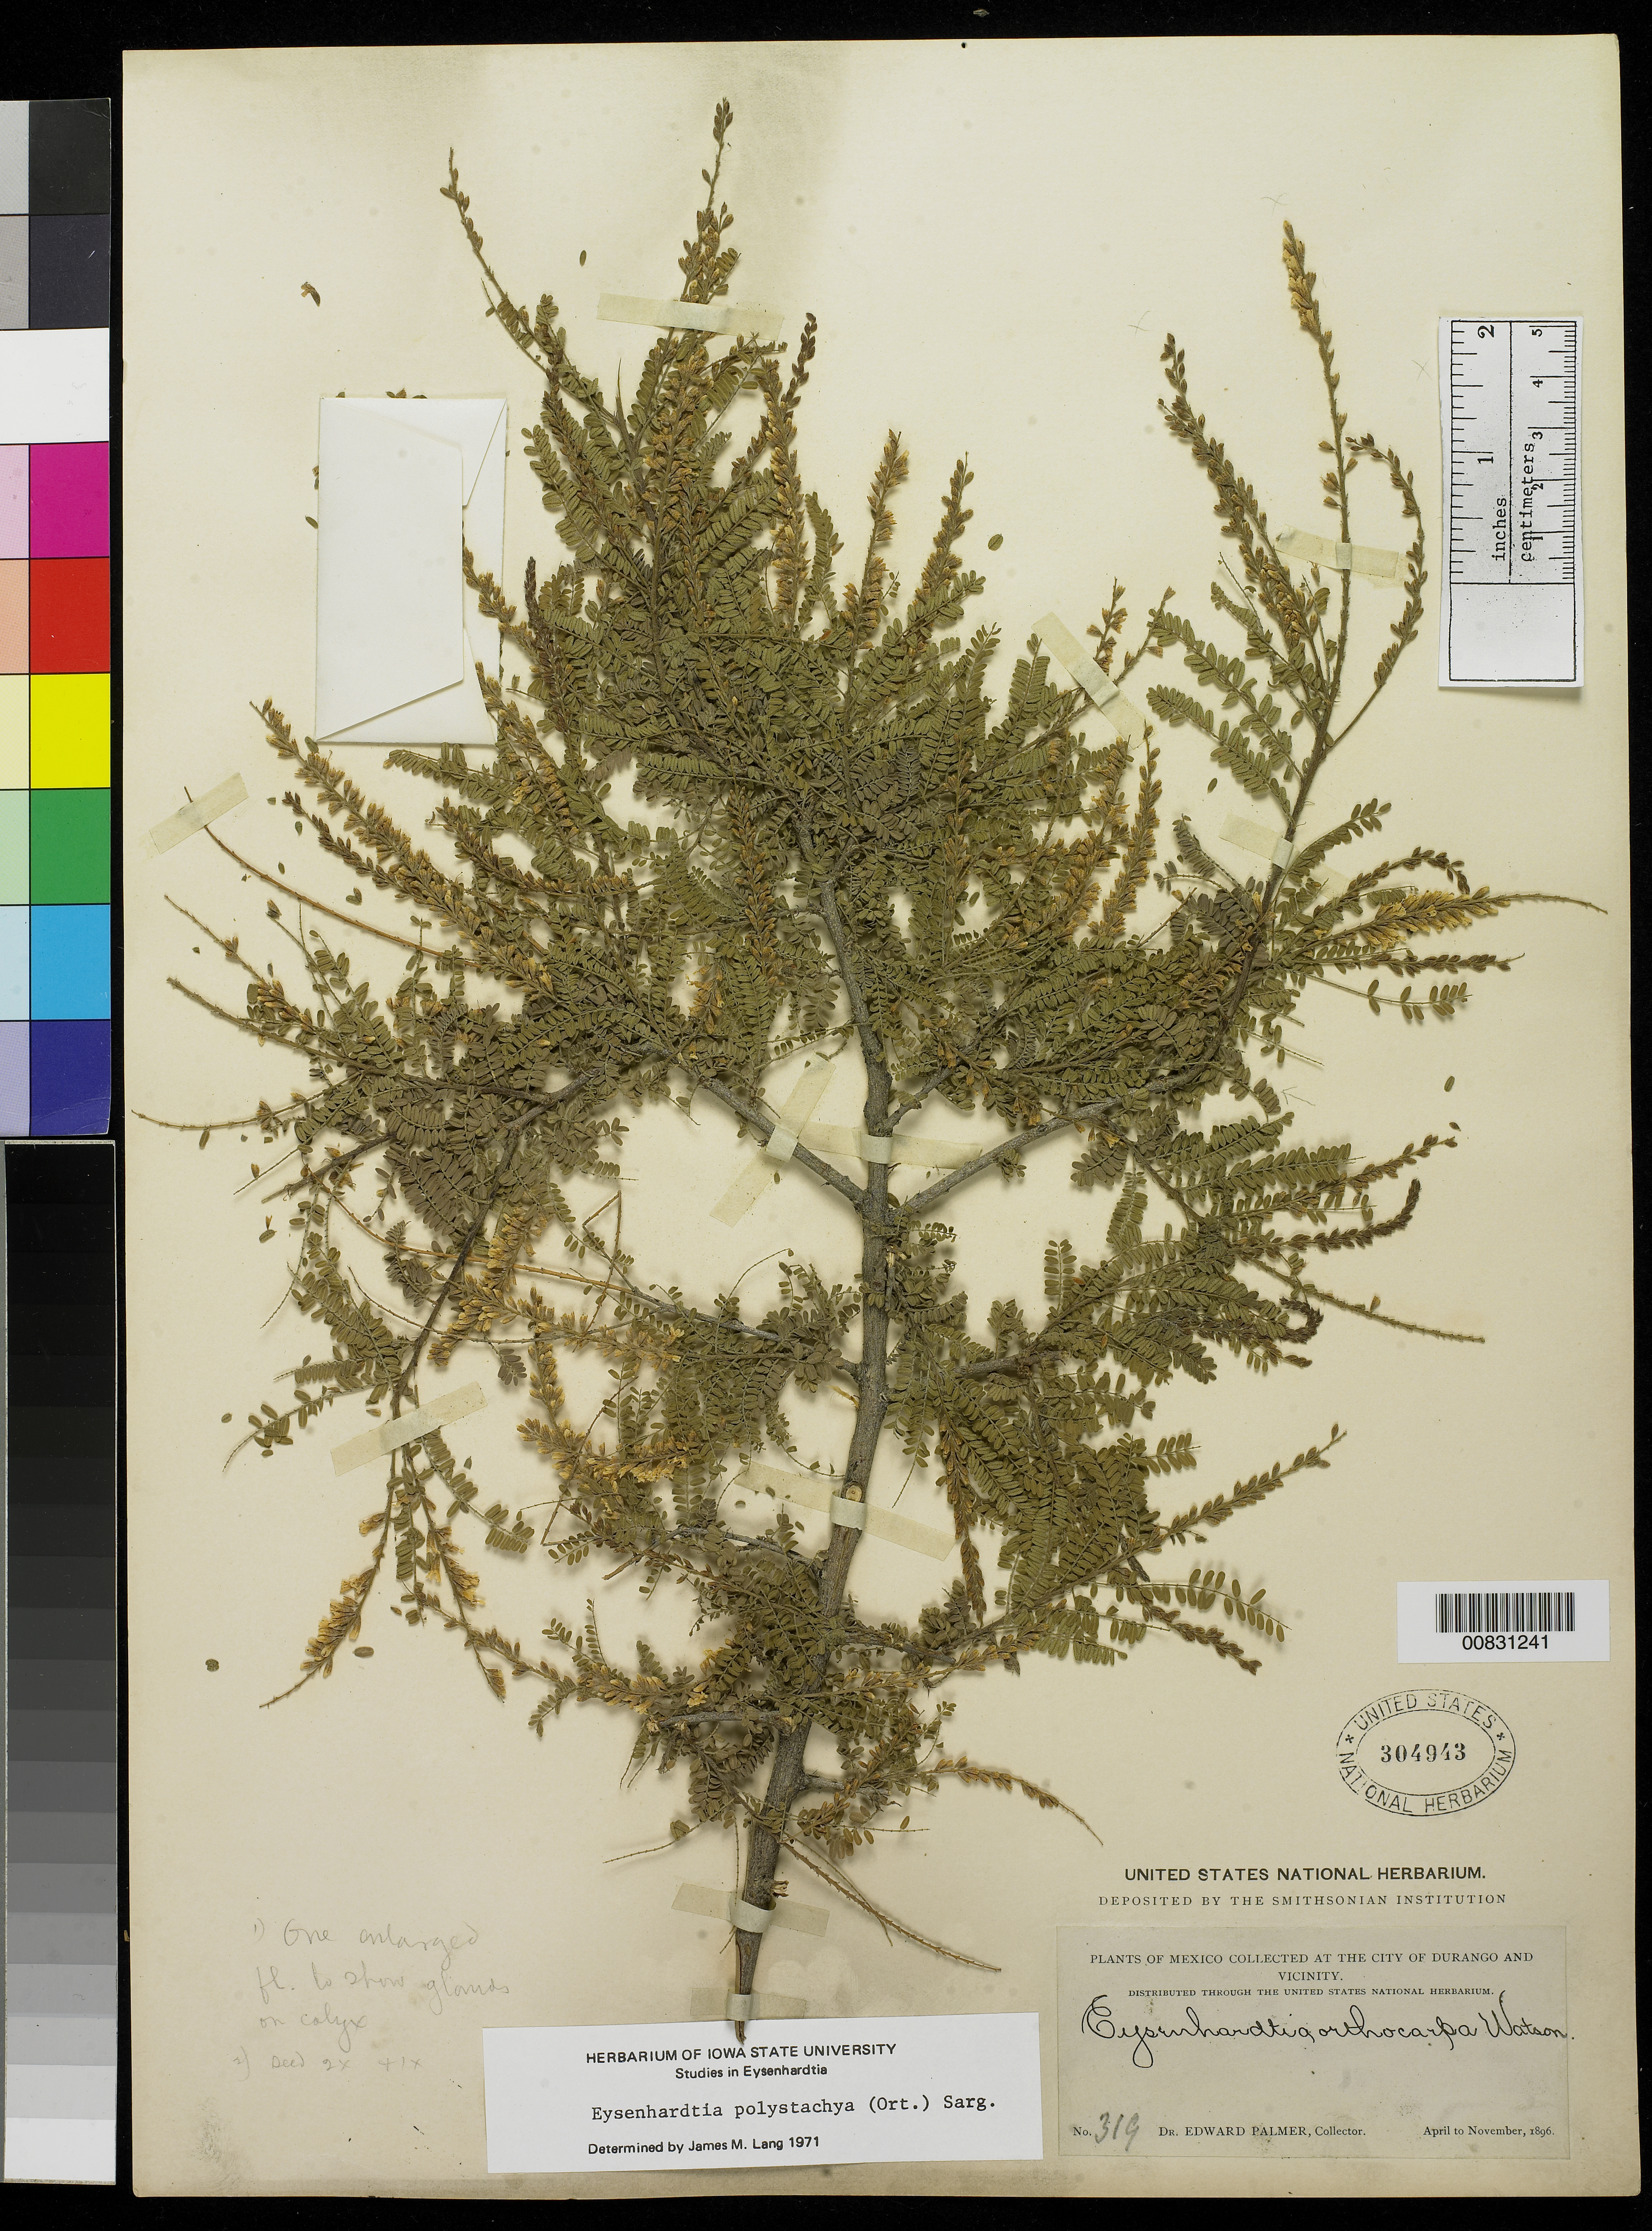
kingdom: Plantae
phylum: Tracheophyta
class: Magnoliopsida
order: Fabales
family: Fabaceae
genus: Eysenhardtia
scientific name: Eysenhardtia polystachya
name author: (Ortega) Sarg.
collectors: E. Palmer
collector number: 319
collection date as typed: Apr 1896 to -- Nov 1896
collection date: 1896-04/1896-11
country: Mexico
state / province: Durango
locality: City of Durango and vicinity.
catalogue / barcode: US 304943